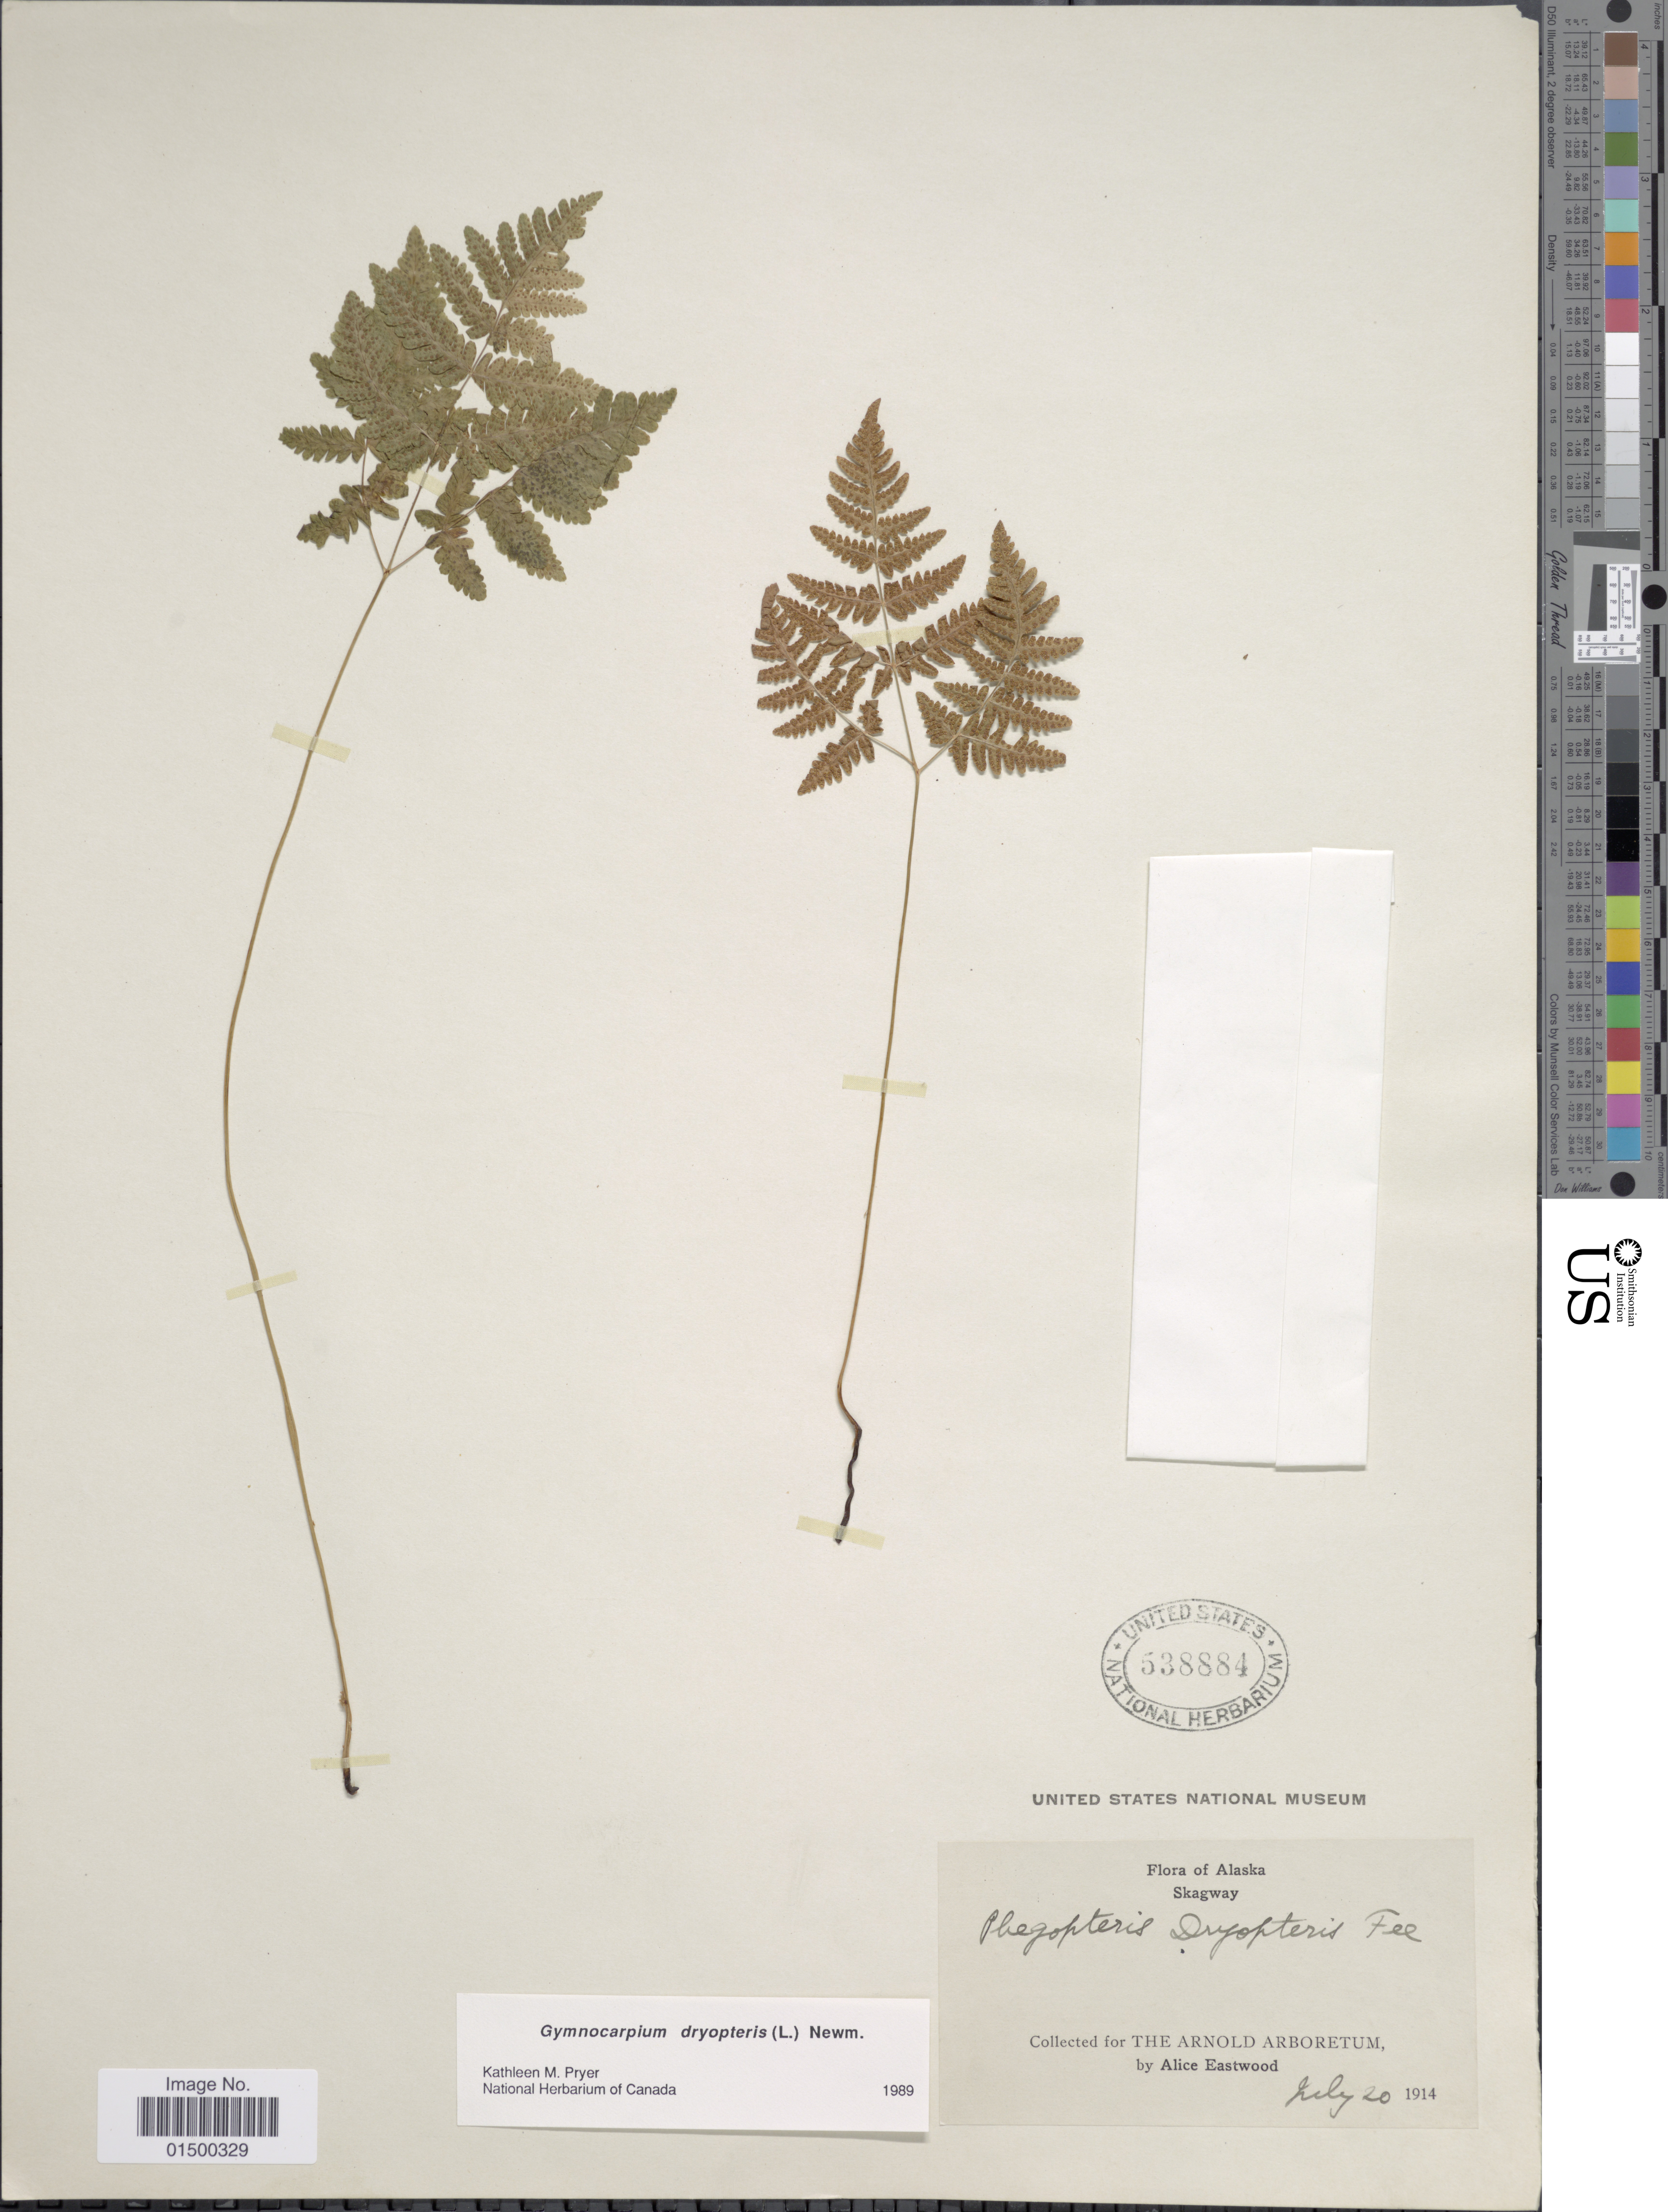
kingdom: Plantae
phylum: Tracheophyta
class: Polypodiopsida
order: Polypodiales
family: Cystopteridaceae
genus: Gymnocarpium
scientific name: Gymnocarpium dryopteris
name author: (L.) Newman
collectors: A. Eastwood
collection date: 1914-07-20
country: United States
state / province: Alaska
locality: Alaska, Skagway.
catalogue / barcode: US 538884